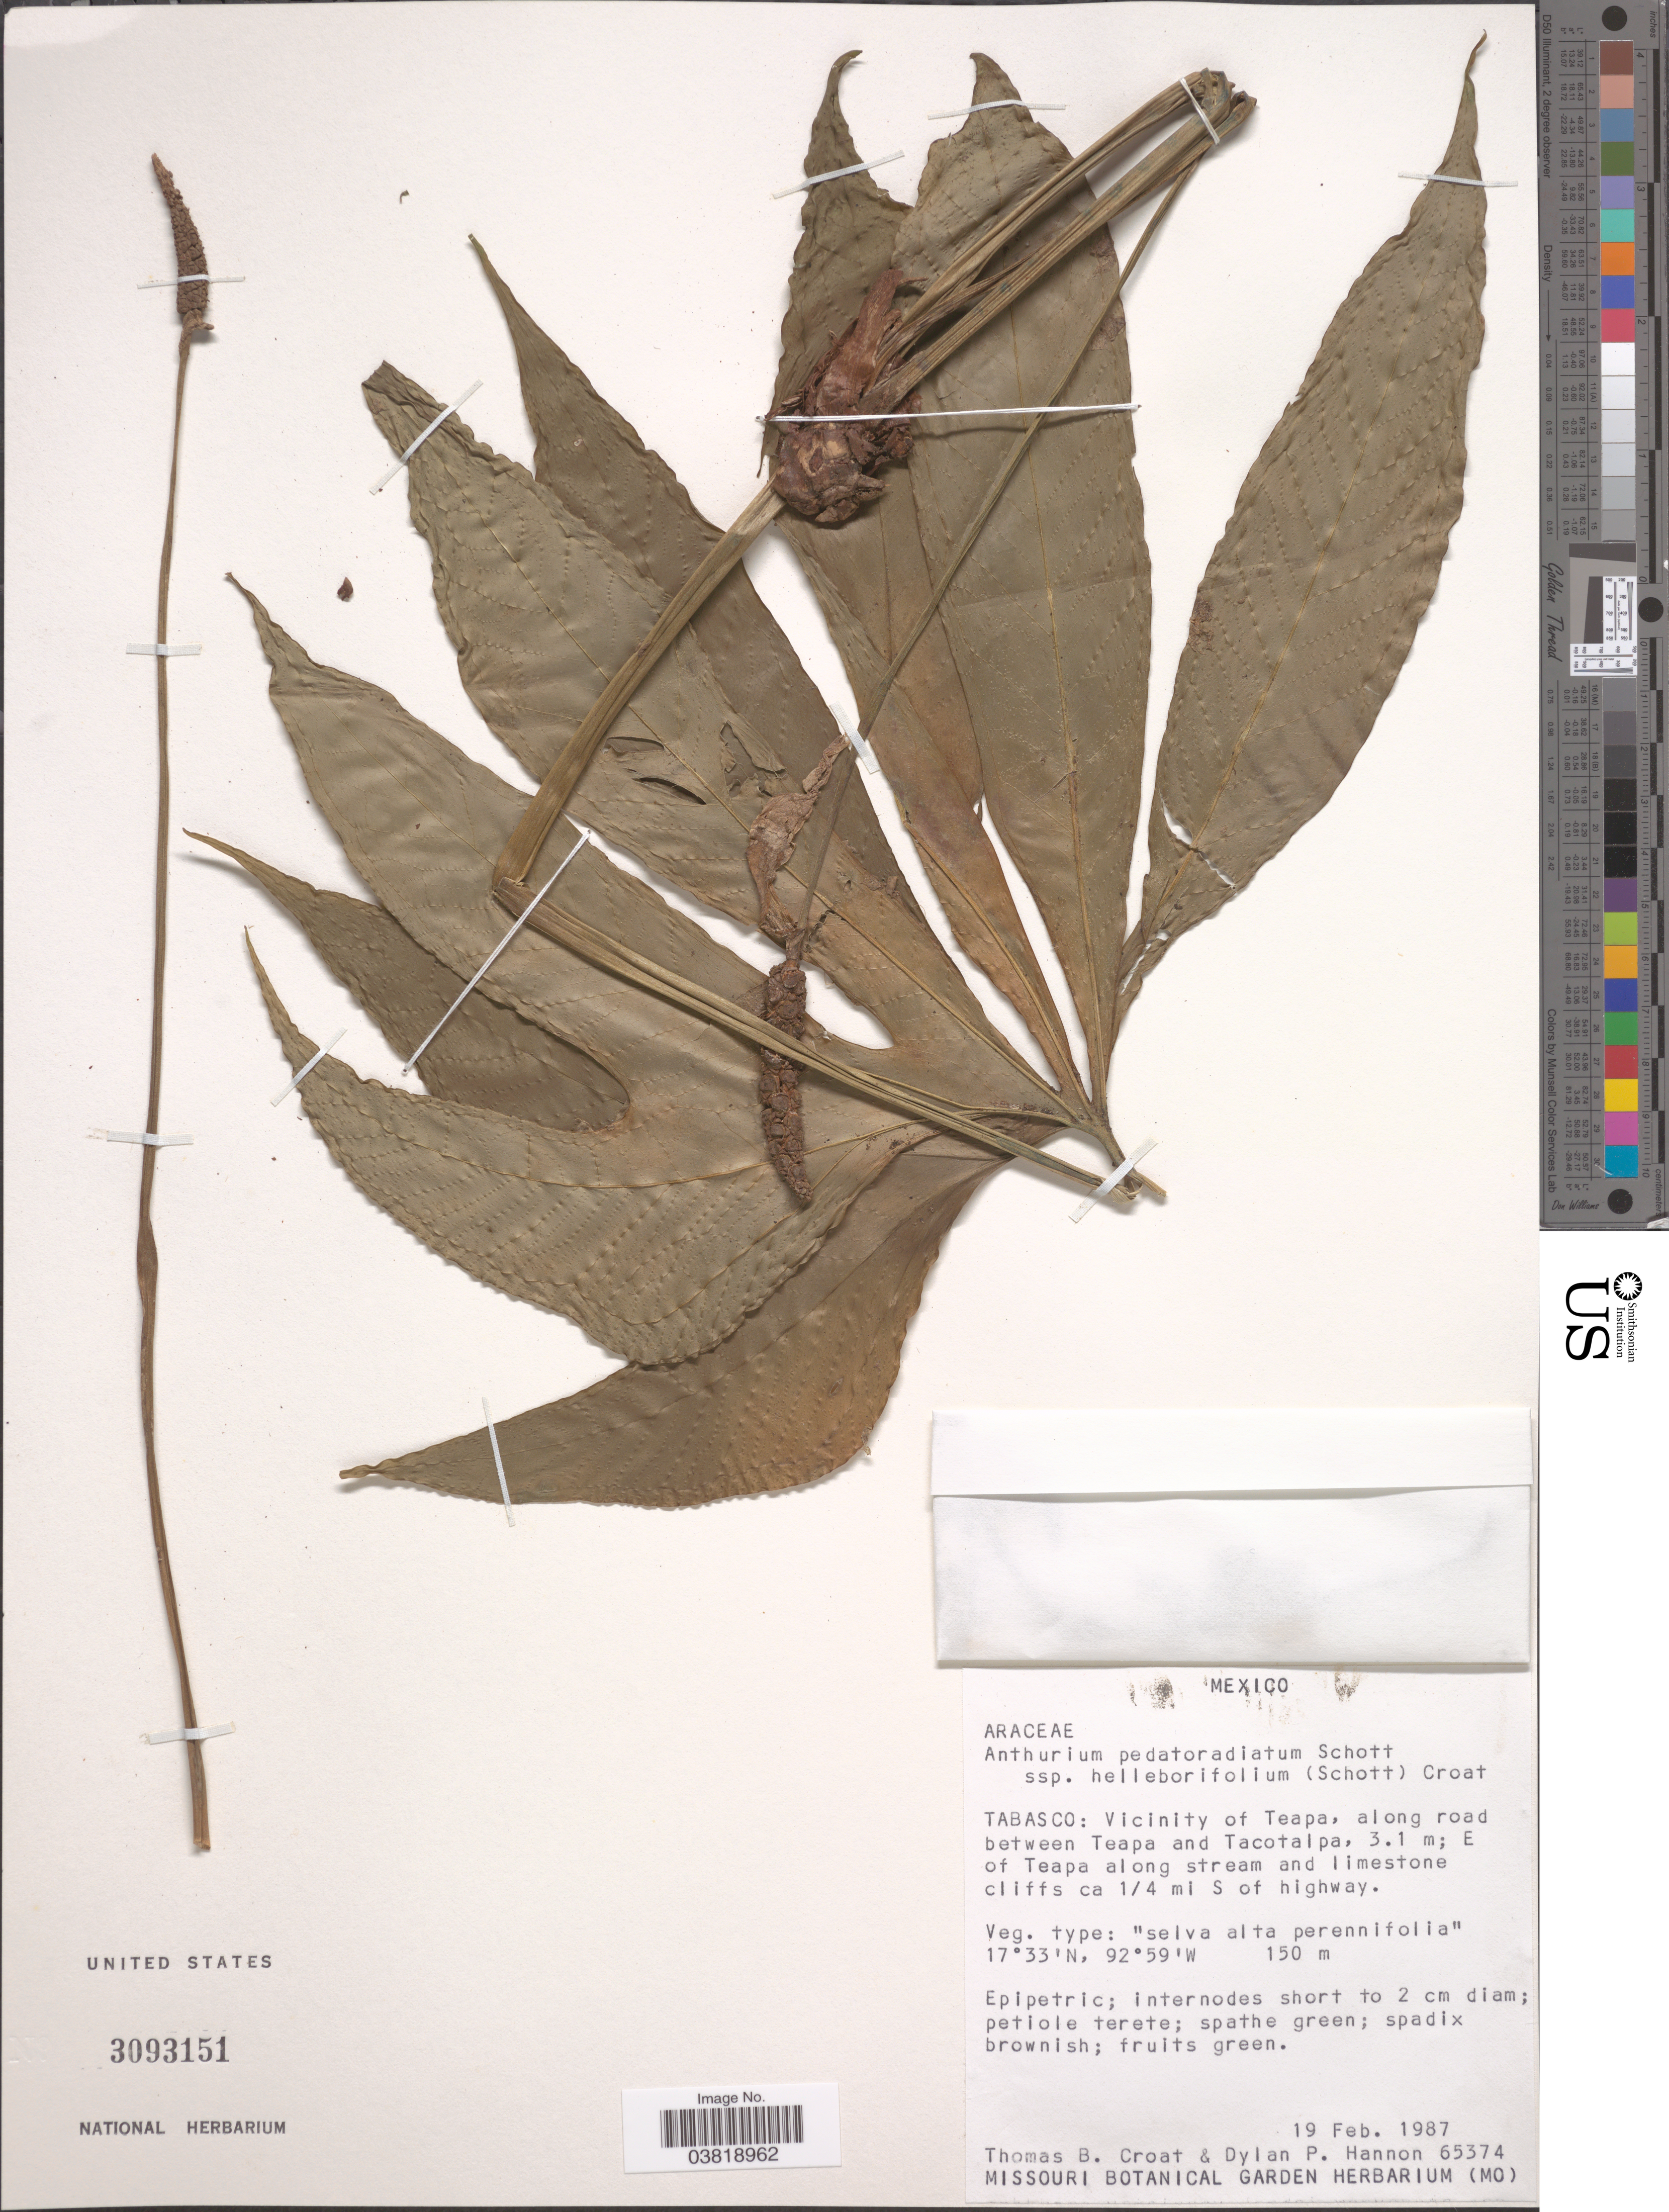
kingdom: Plantae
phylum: Tracheophyta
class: Liliopsida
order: Alismatales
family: Araceae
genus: Anthurium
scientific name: Anthurium pedatoradiainum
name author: Schott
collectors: T. B. Croat & D. Hannon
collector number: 65374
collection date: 1987-02-19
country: Mexico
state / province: Tabasco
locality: Vicinity of Teapa, along road between Teapa and Tacotalpa, 3.1 m; E of Teapa along stream and limestone cliffs ca 1/4 mi S of highway.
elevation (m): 150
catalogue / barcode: US 3093151